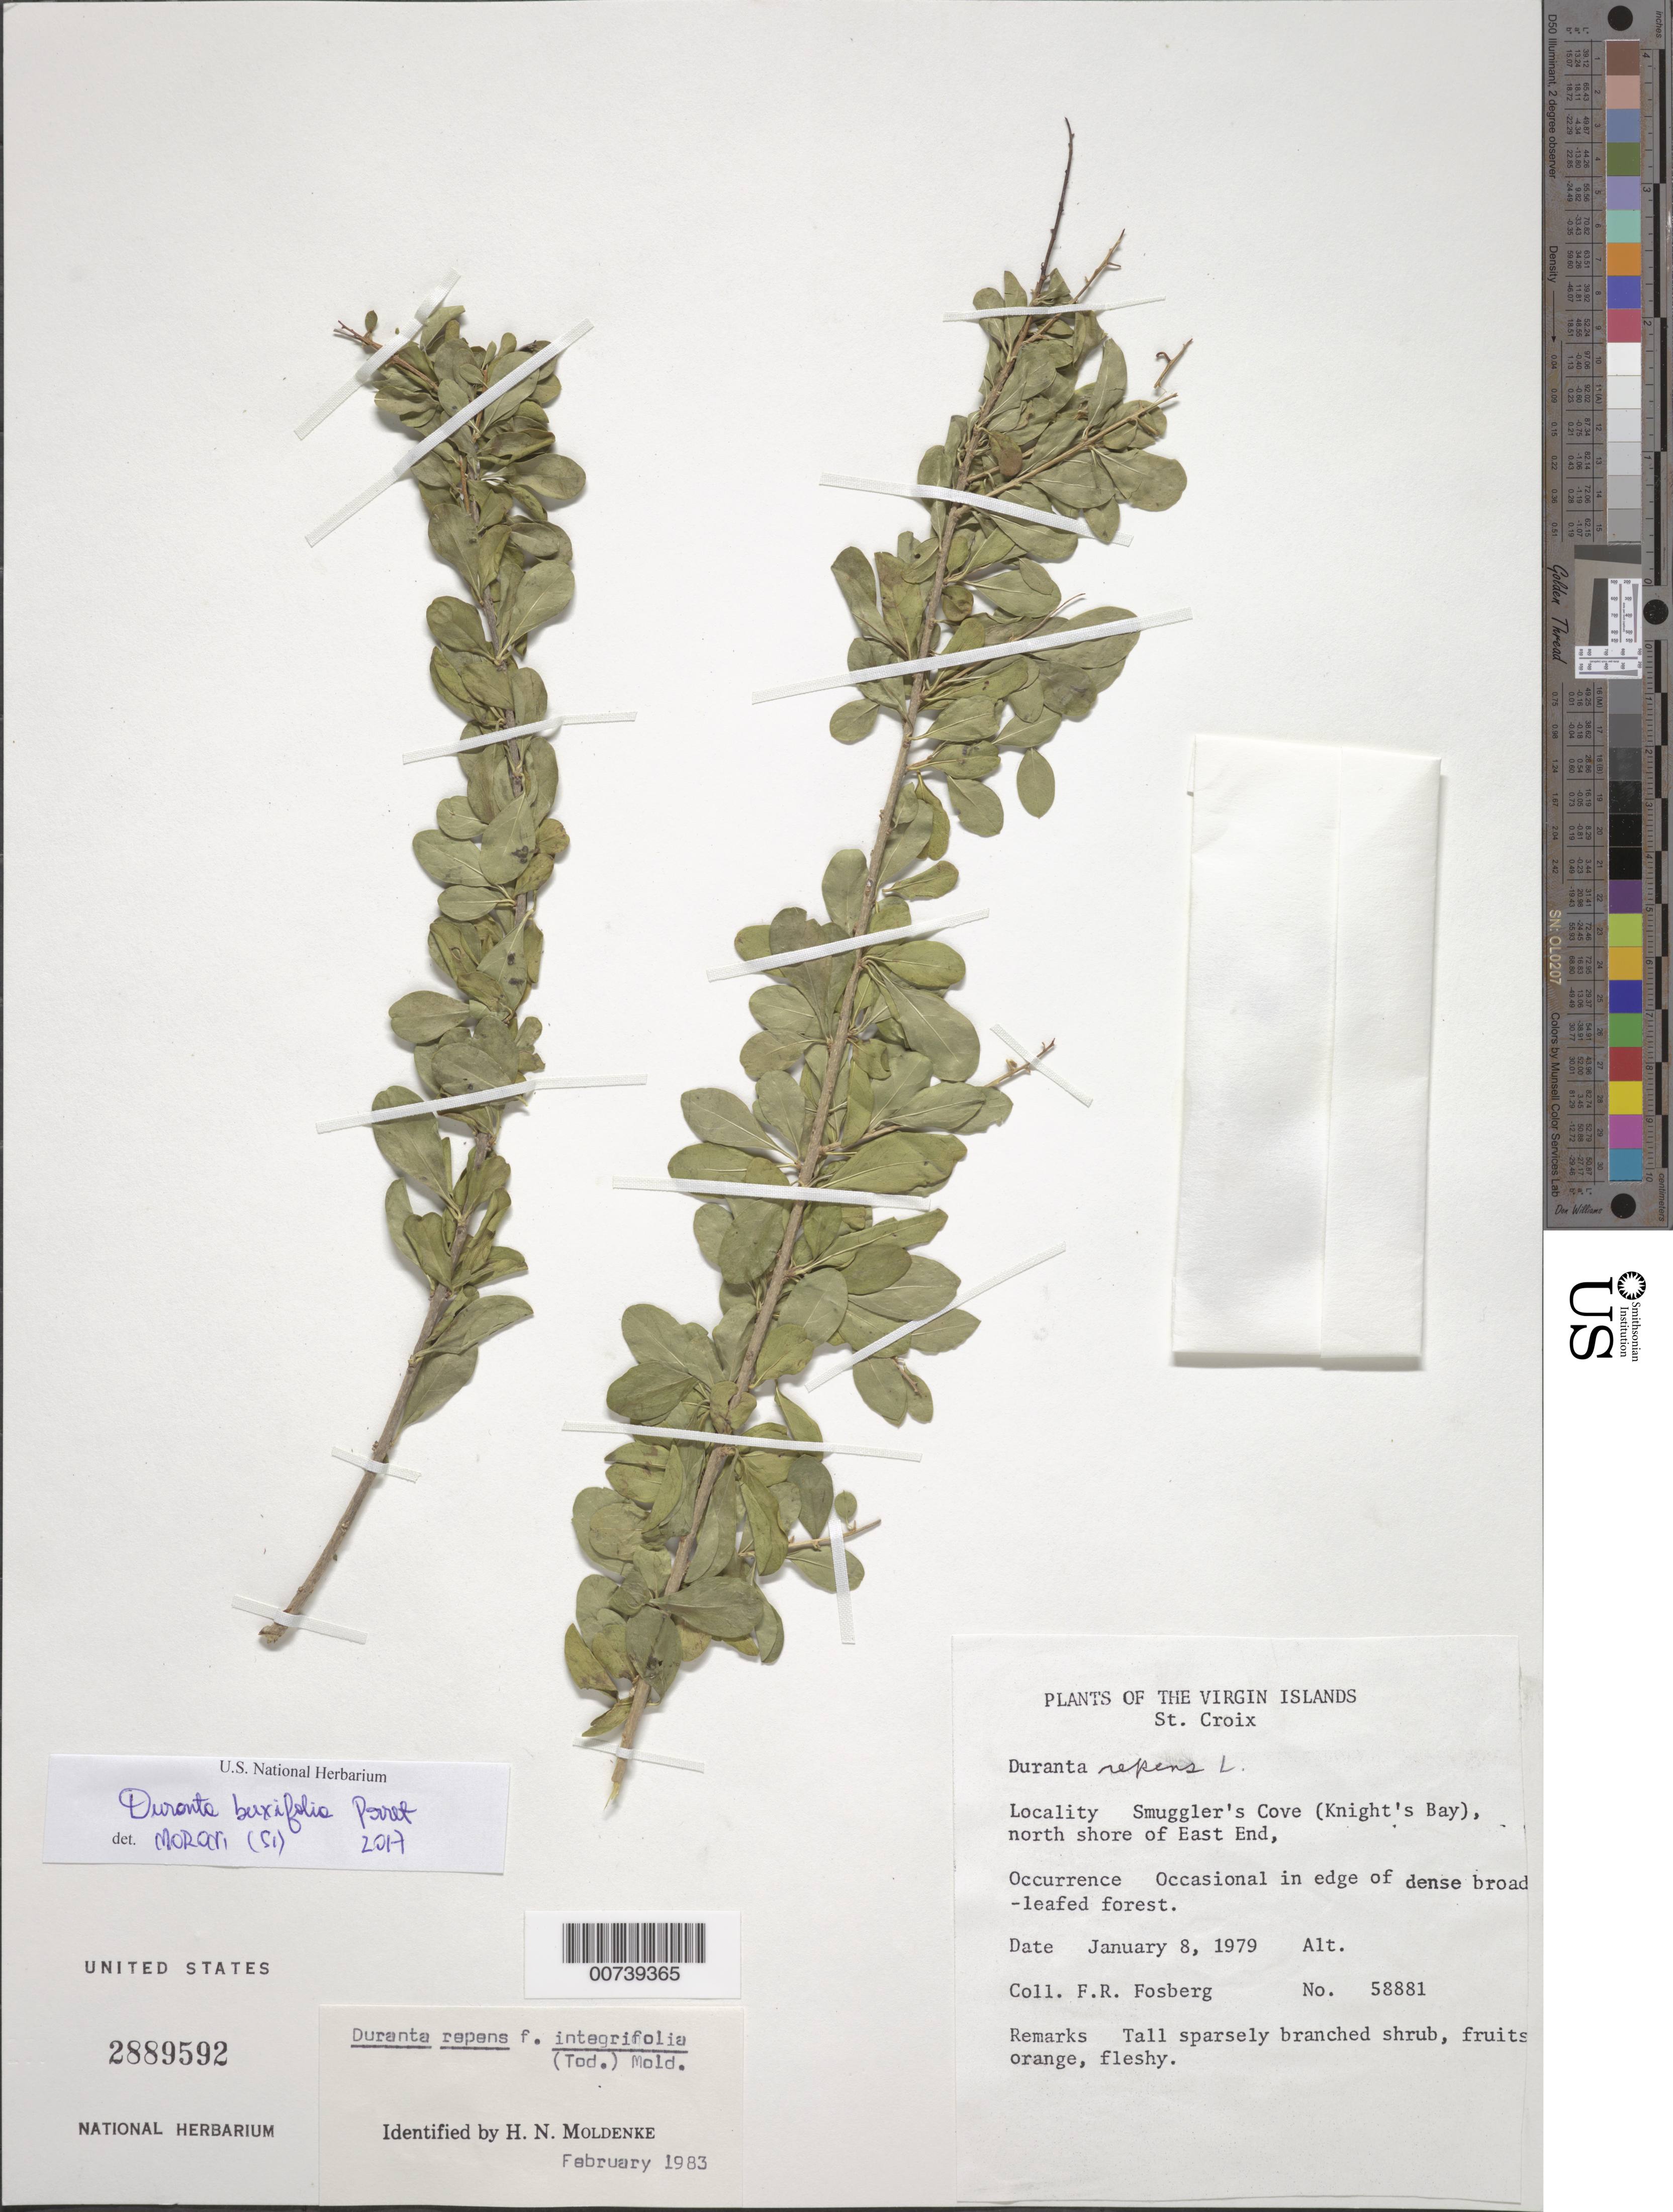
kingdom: Plantae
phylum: Tracheophyta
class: Magnoliopsida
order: Lamiales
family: Verbenaceae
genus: Duranta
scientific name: Duranta erecta f. integrifolia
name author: (Tod.) Moldenke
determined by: Moldenke, H. N.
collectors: F. R. Fosberg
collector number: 58881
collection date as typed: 08 Jan 1979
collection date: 1979-01-08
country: U.S. Virgin Islands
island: St. Croix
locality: Smuggler's Cove (Knight's Bay), north shore of East End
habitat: Occasional in edge of dense broad-leafed forest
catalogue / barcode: US 2889592